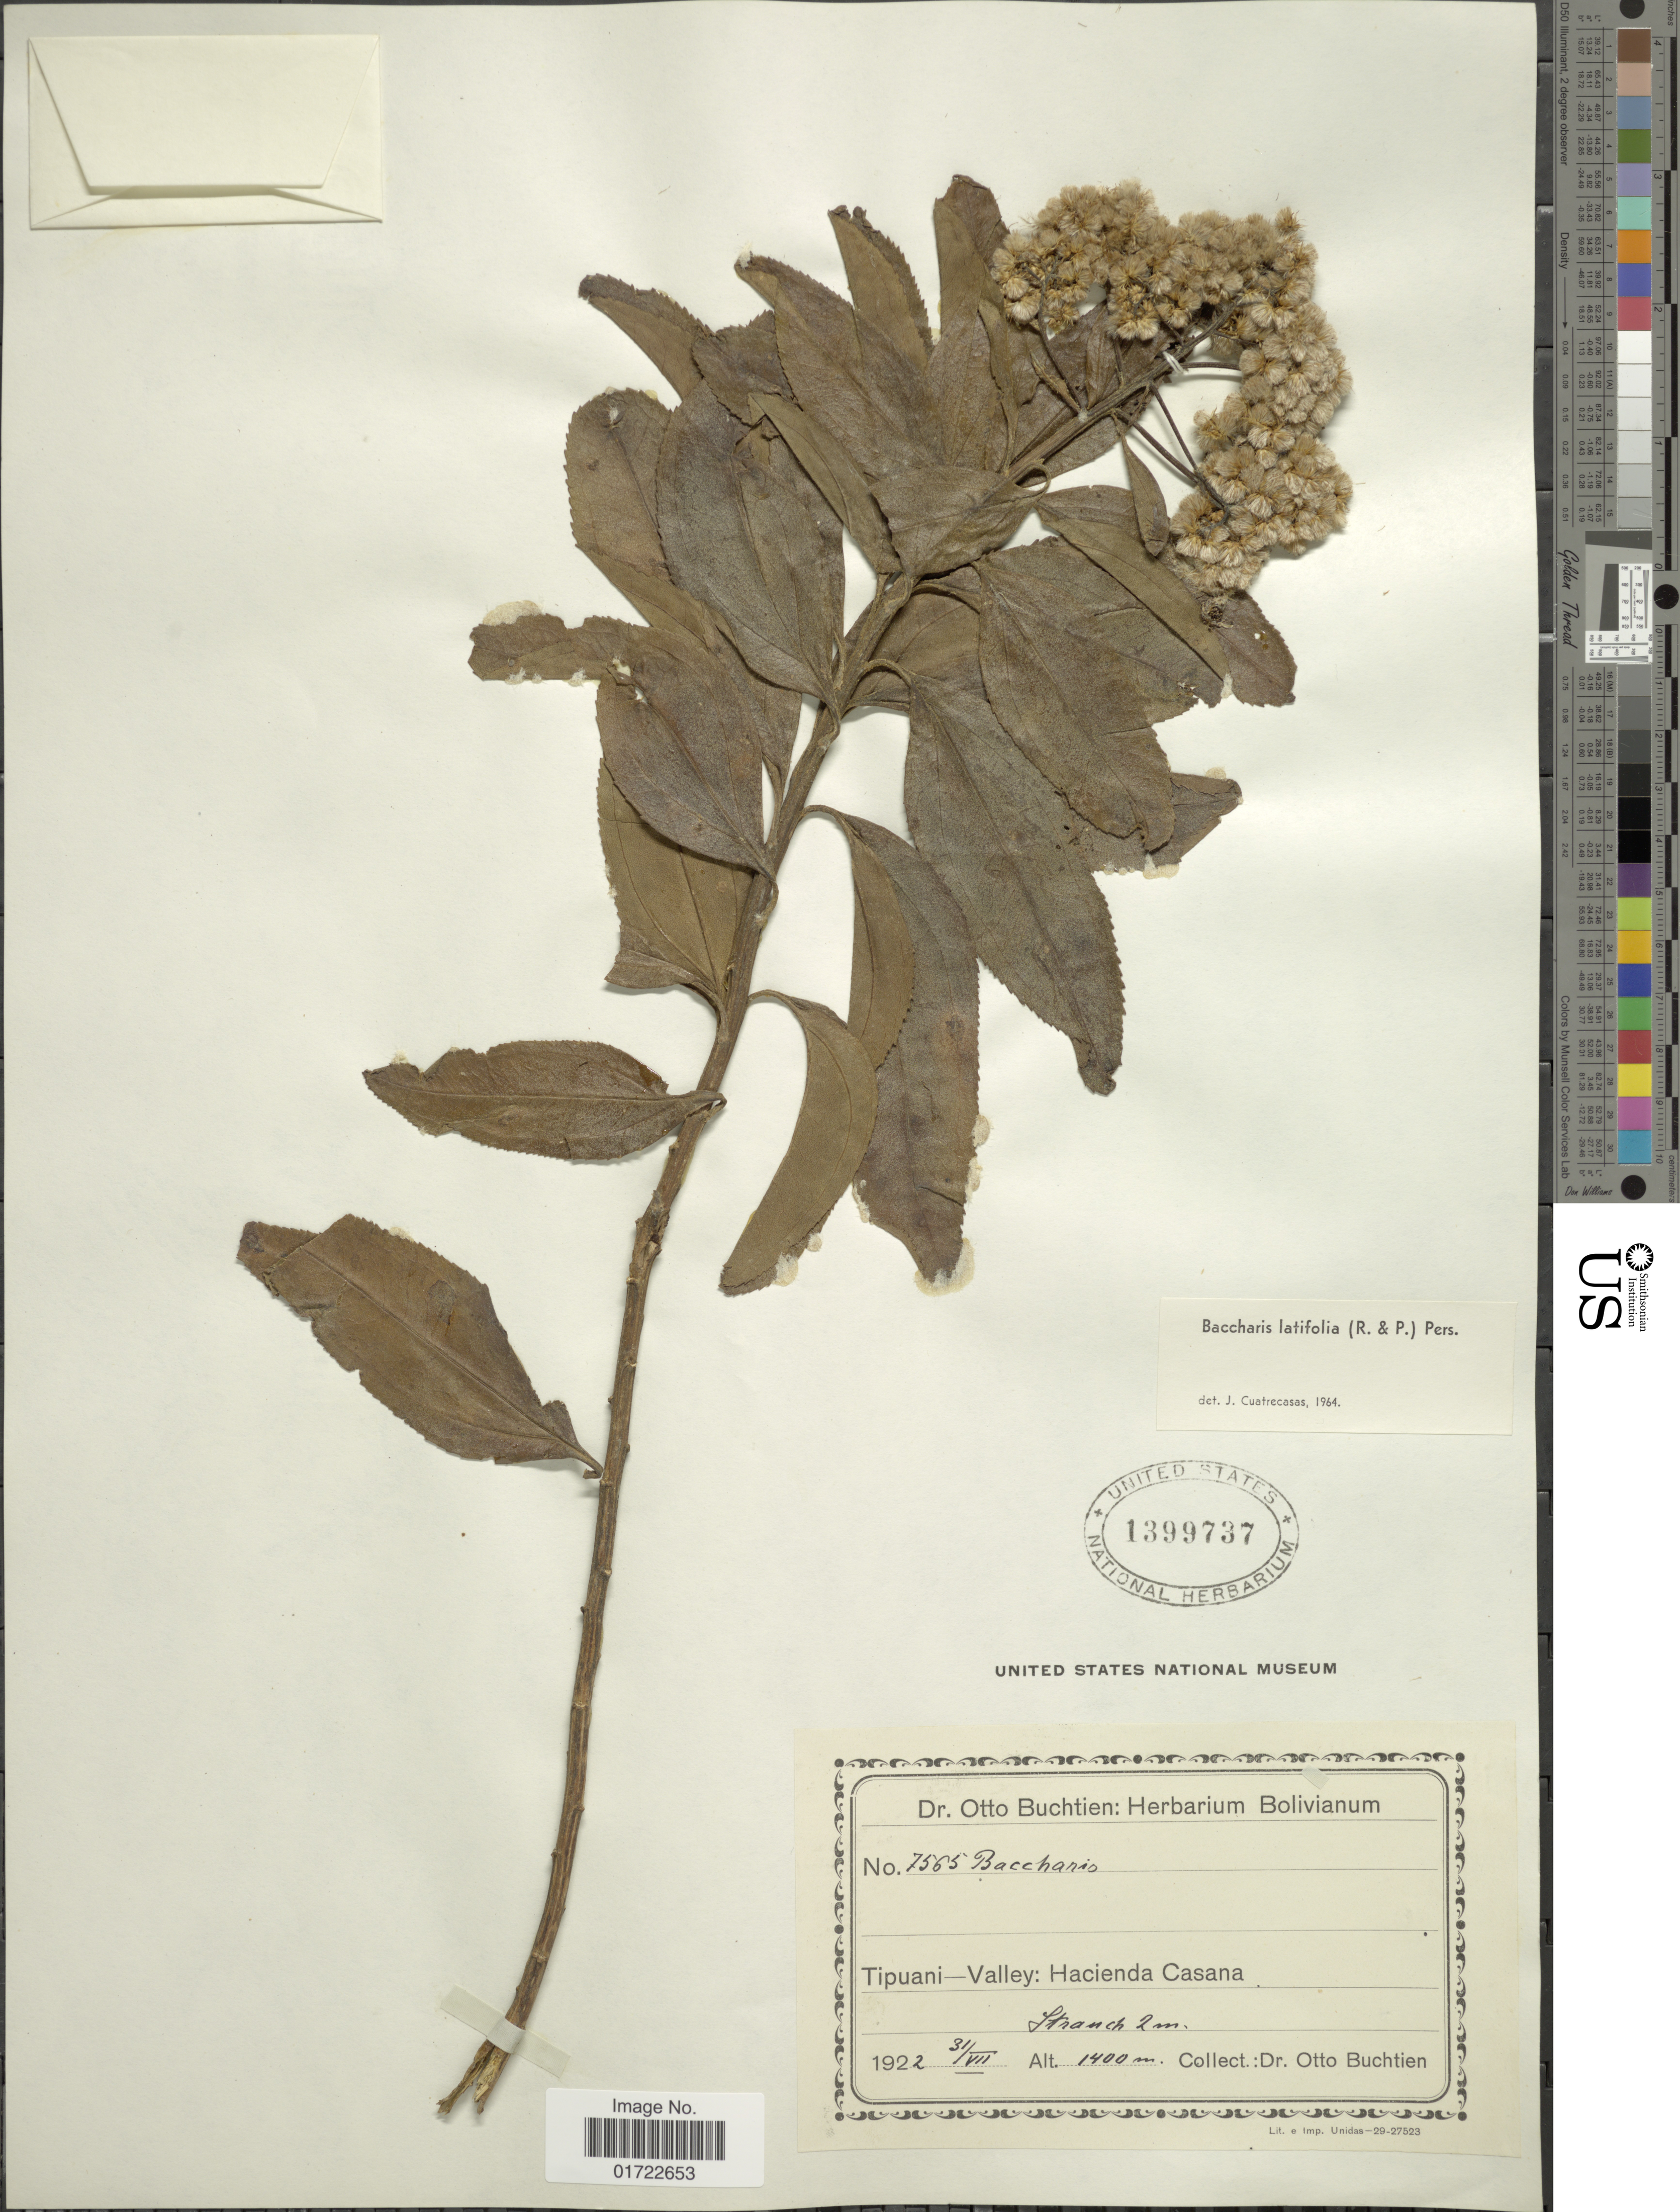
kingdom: Plantae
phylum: Tracheophyta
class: Magnoliopsida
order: Asterales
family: Asteraceae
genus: Baccharis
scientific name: Baccharis latifolia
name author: (Ruiz & Pav.) Pers.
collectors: O. Buchtien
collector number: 7565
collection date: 1922-07-31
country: Bolivia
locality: Tipuani-Valley: Hacienda Casana.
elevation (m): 1400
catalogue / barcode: US 1399737